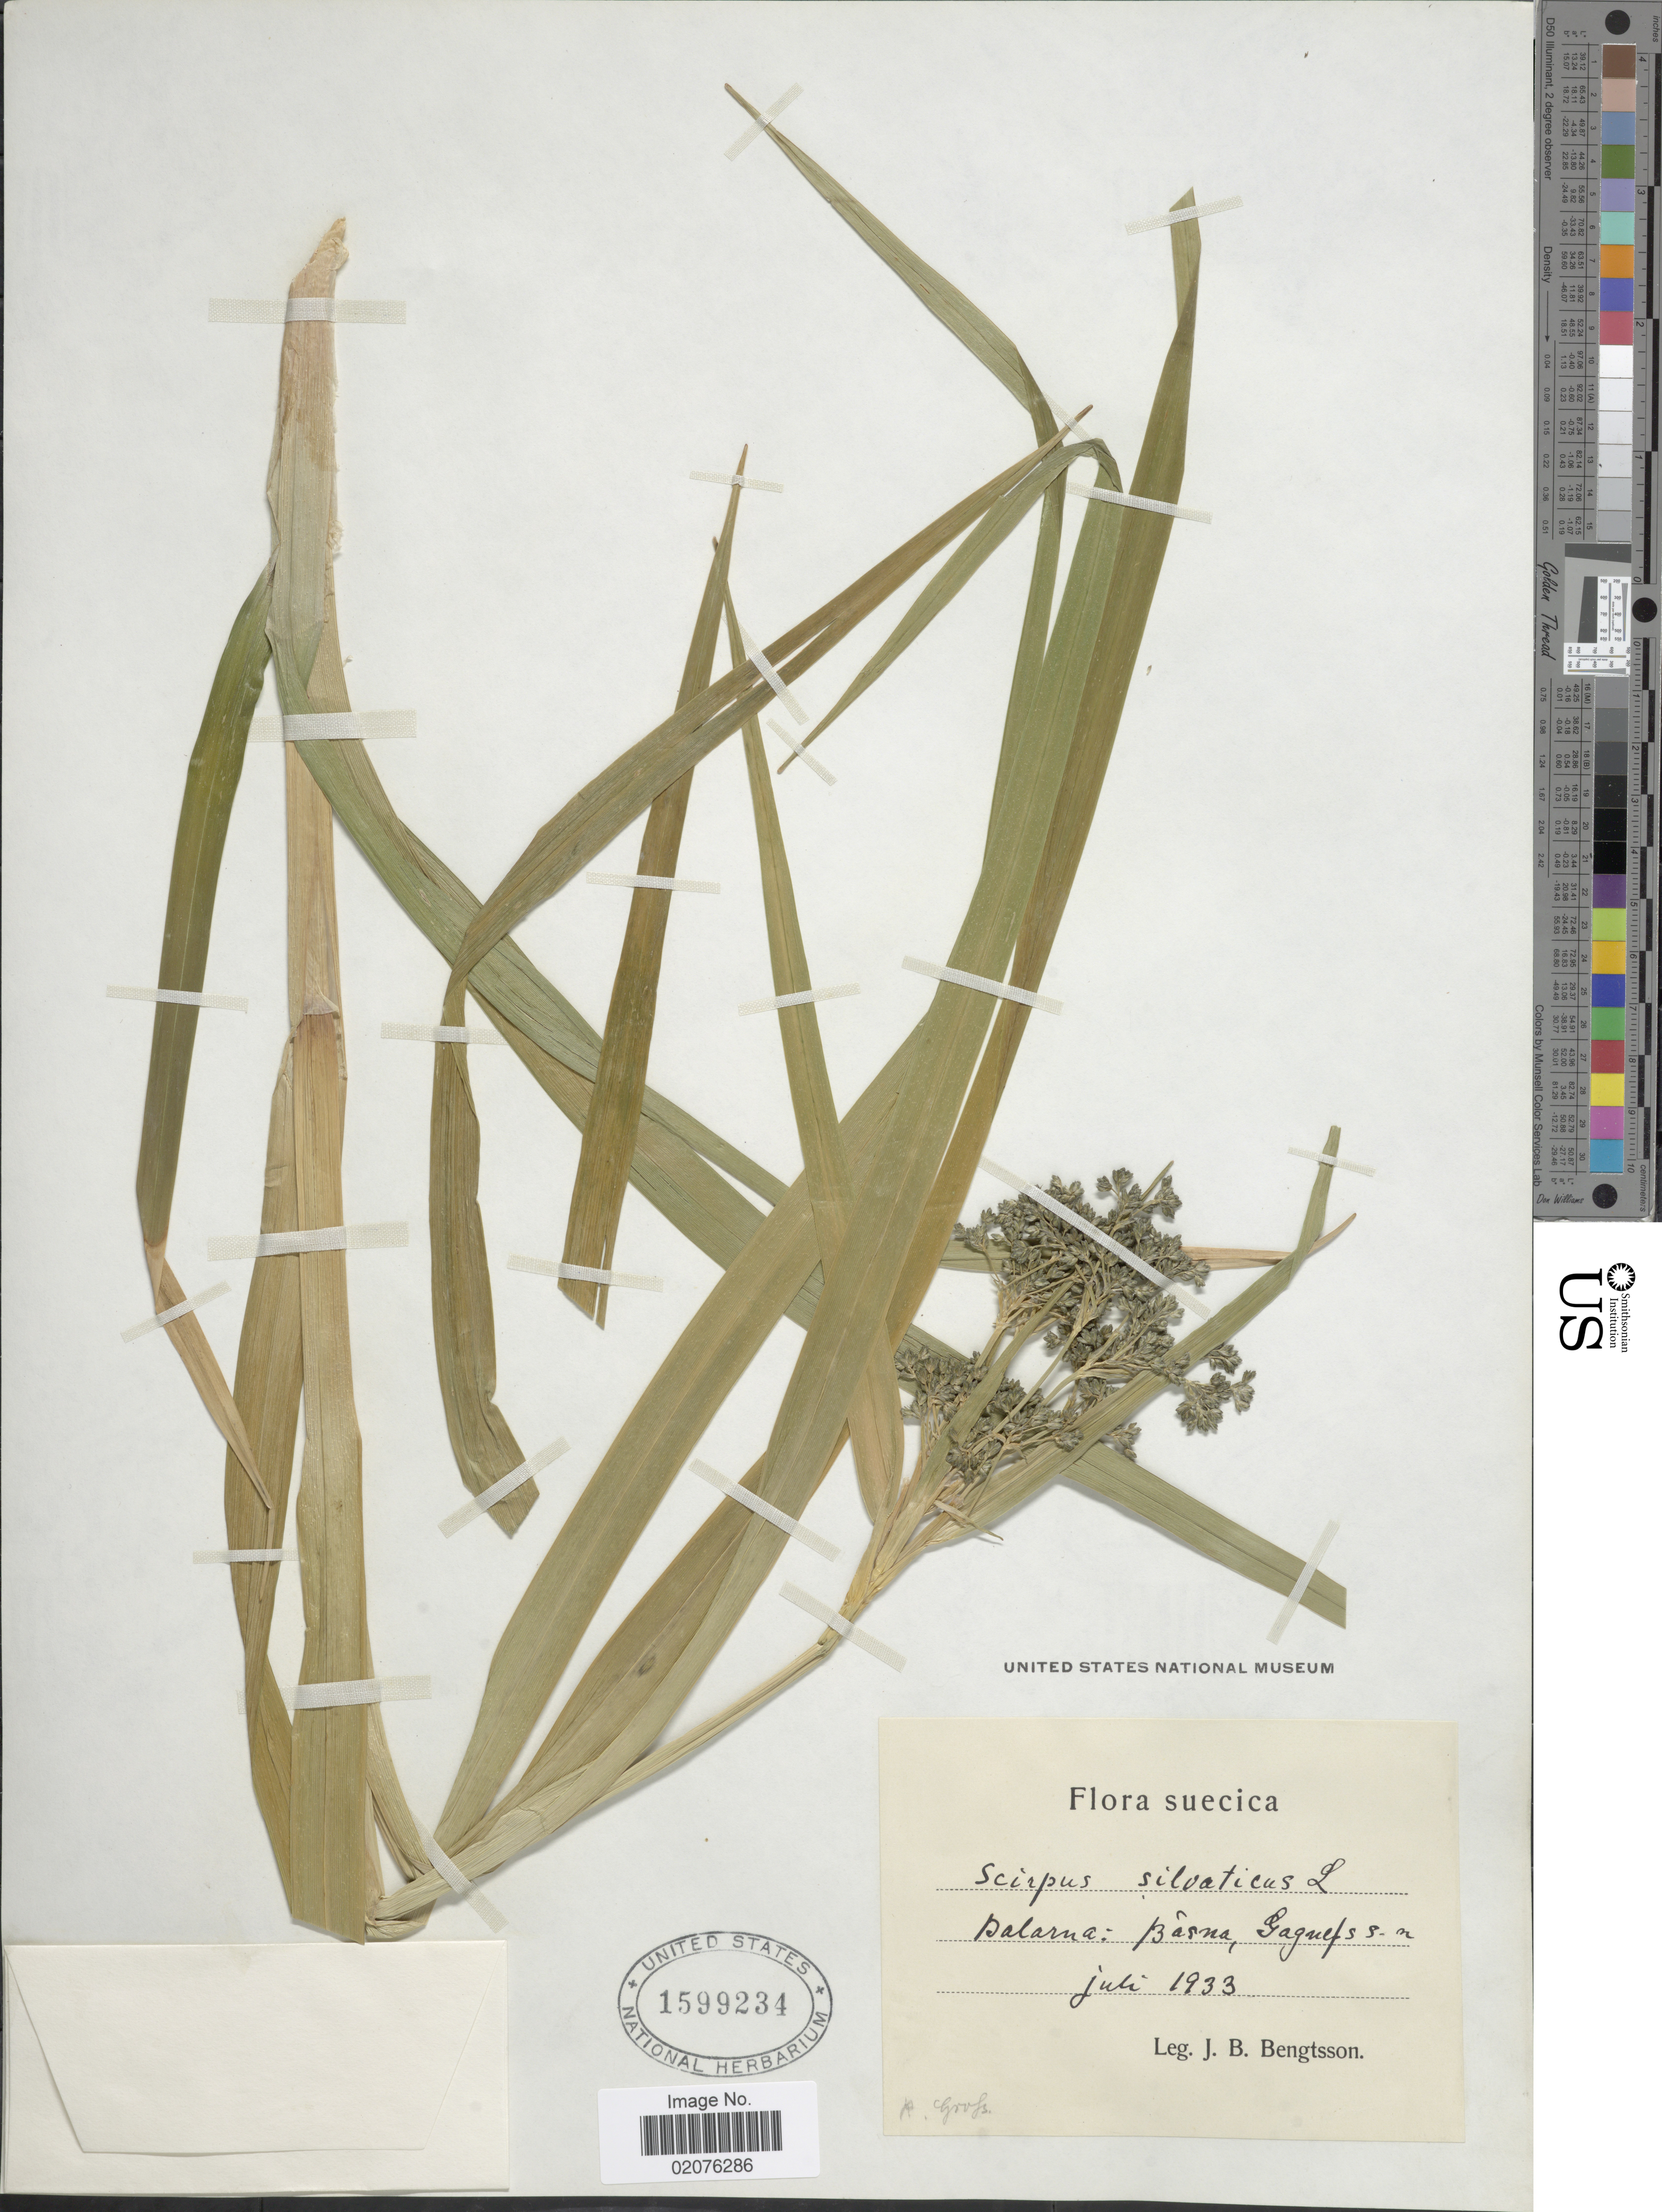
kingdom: Plantae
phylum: Tracheophyta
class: Liliopsida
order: Poales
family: Cyperaceae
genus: Scirpus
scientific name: Scirpus sylvaticus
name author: L.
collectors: J. Bengtsson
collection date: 1933-07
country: Sweden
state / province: Dalarna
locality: Bäsna, Gagnef.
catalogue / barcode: US 1599234